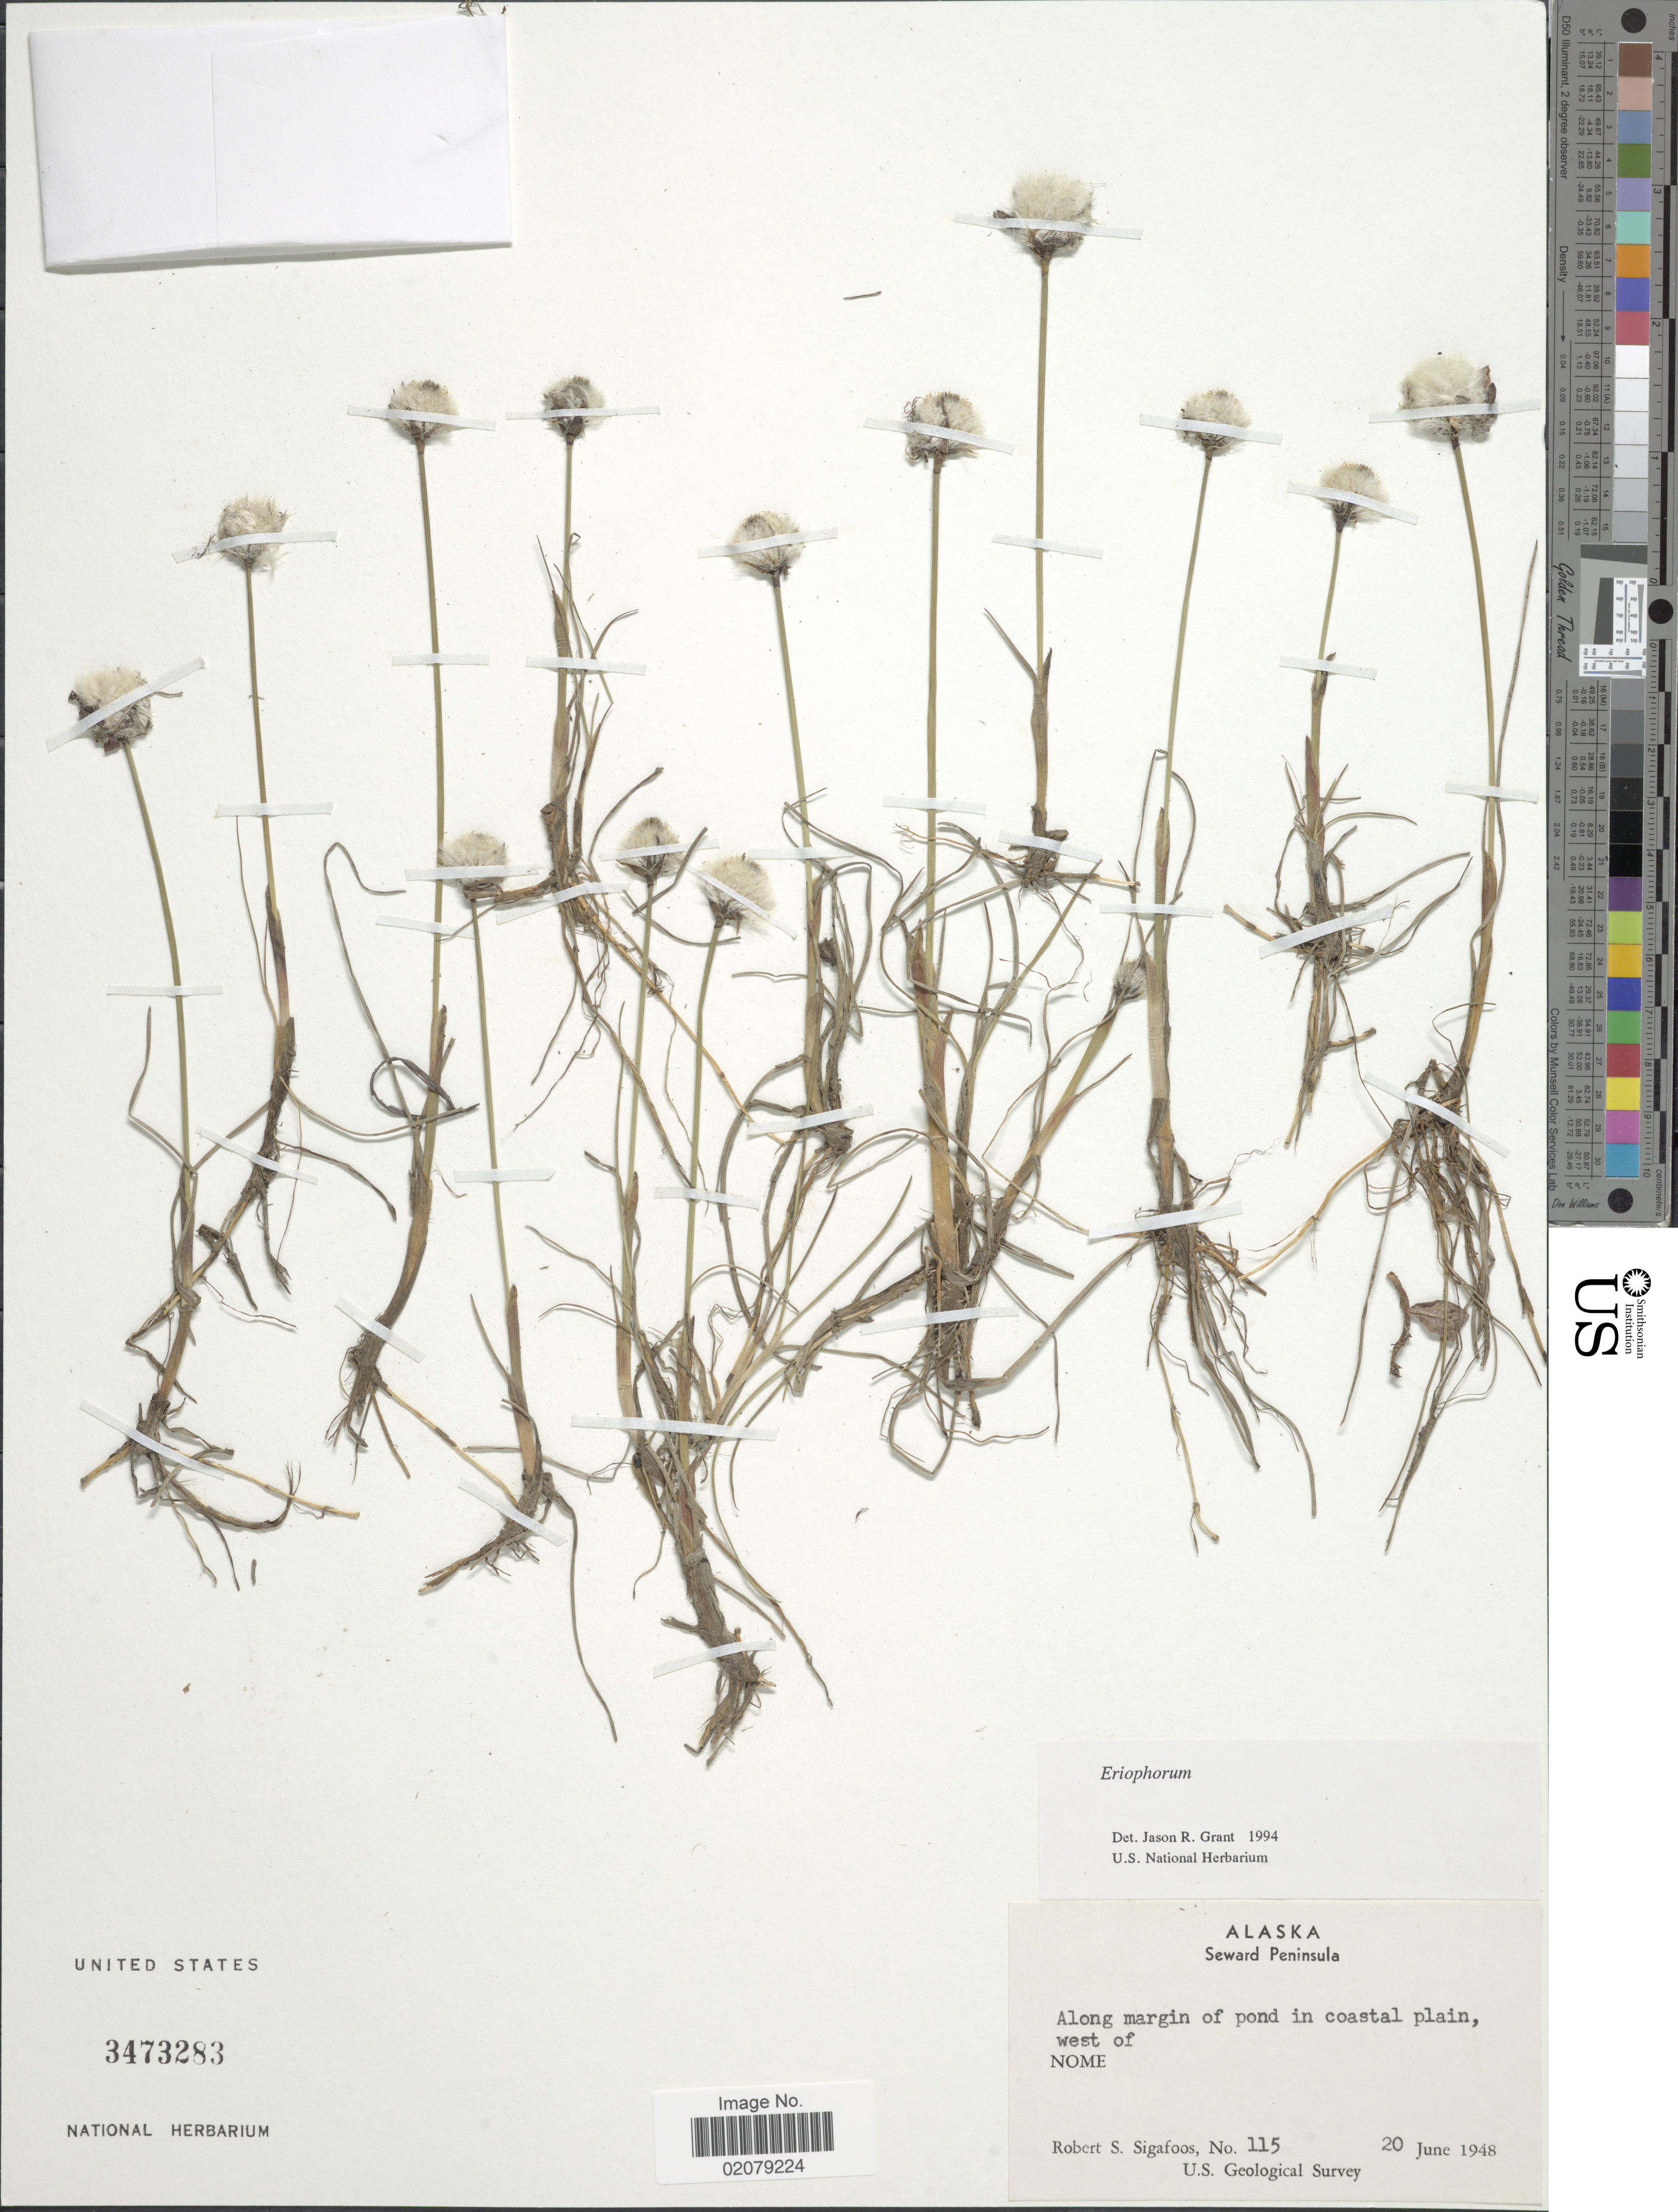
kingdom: Plantae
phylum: Tracheophyta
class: Liliopsida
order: Poales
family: Cyperaceae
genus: Eriophorum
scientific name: Eriophorum sp.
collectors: R. Sigafoos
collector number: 115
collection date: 1948-06-20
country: United States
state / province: Alaska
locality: Seward Peninsula, Along margin of pond in coastal plain, west of Nome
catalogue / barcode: US 3473283